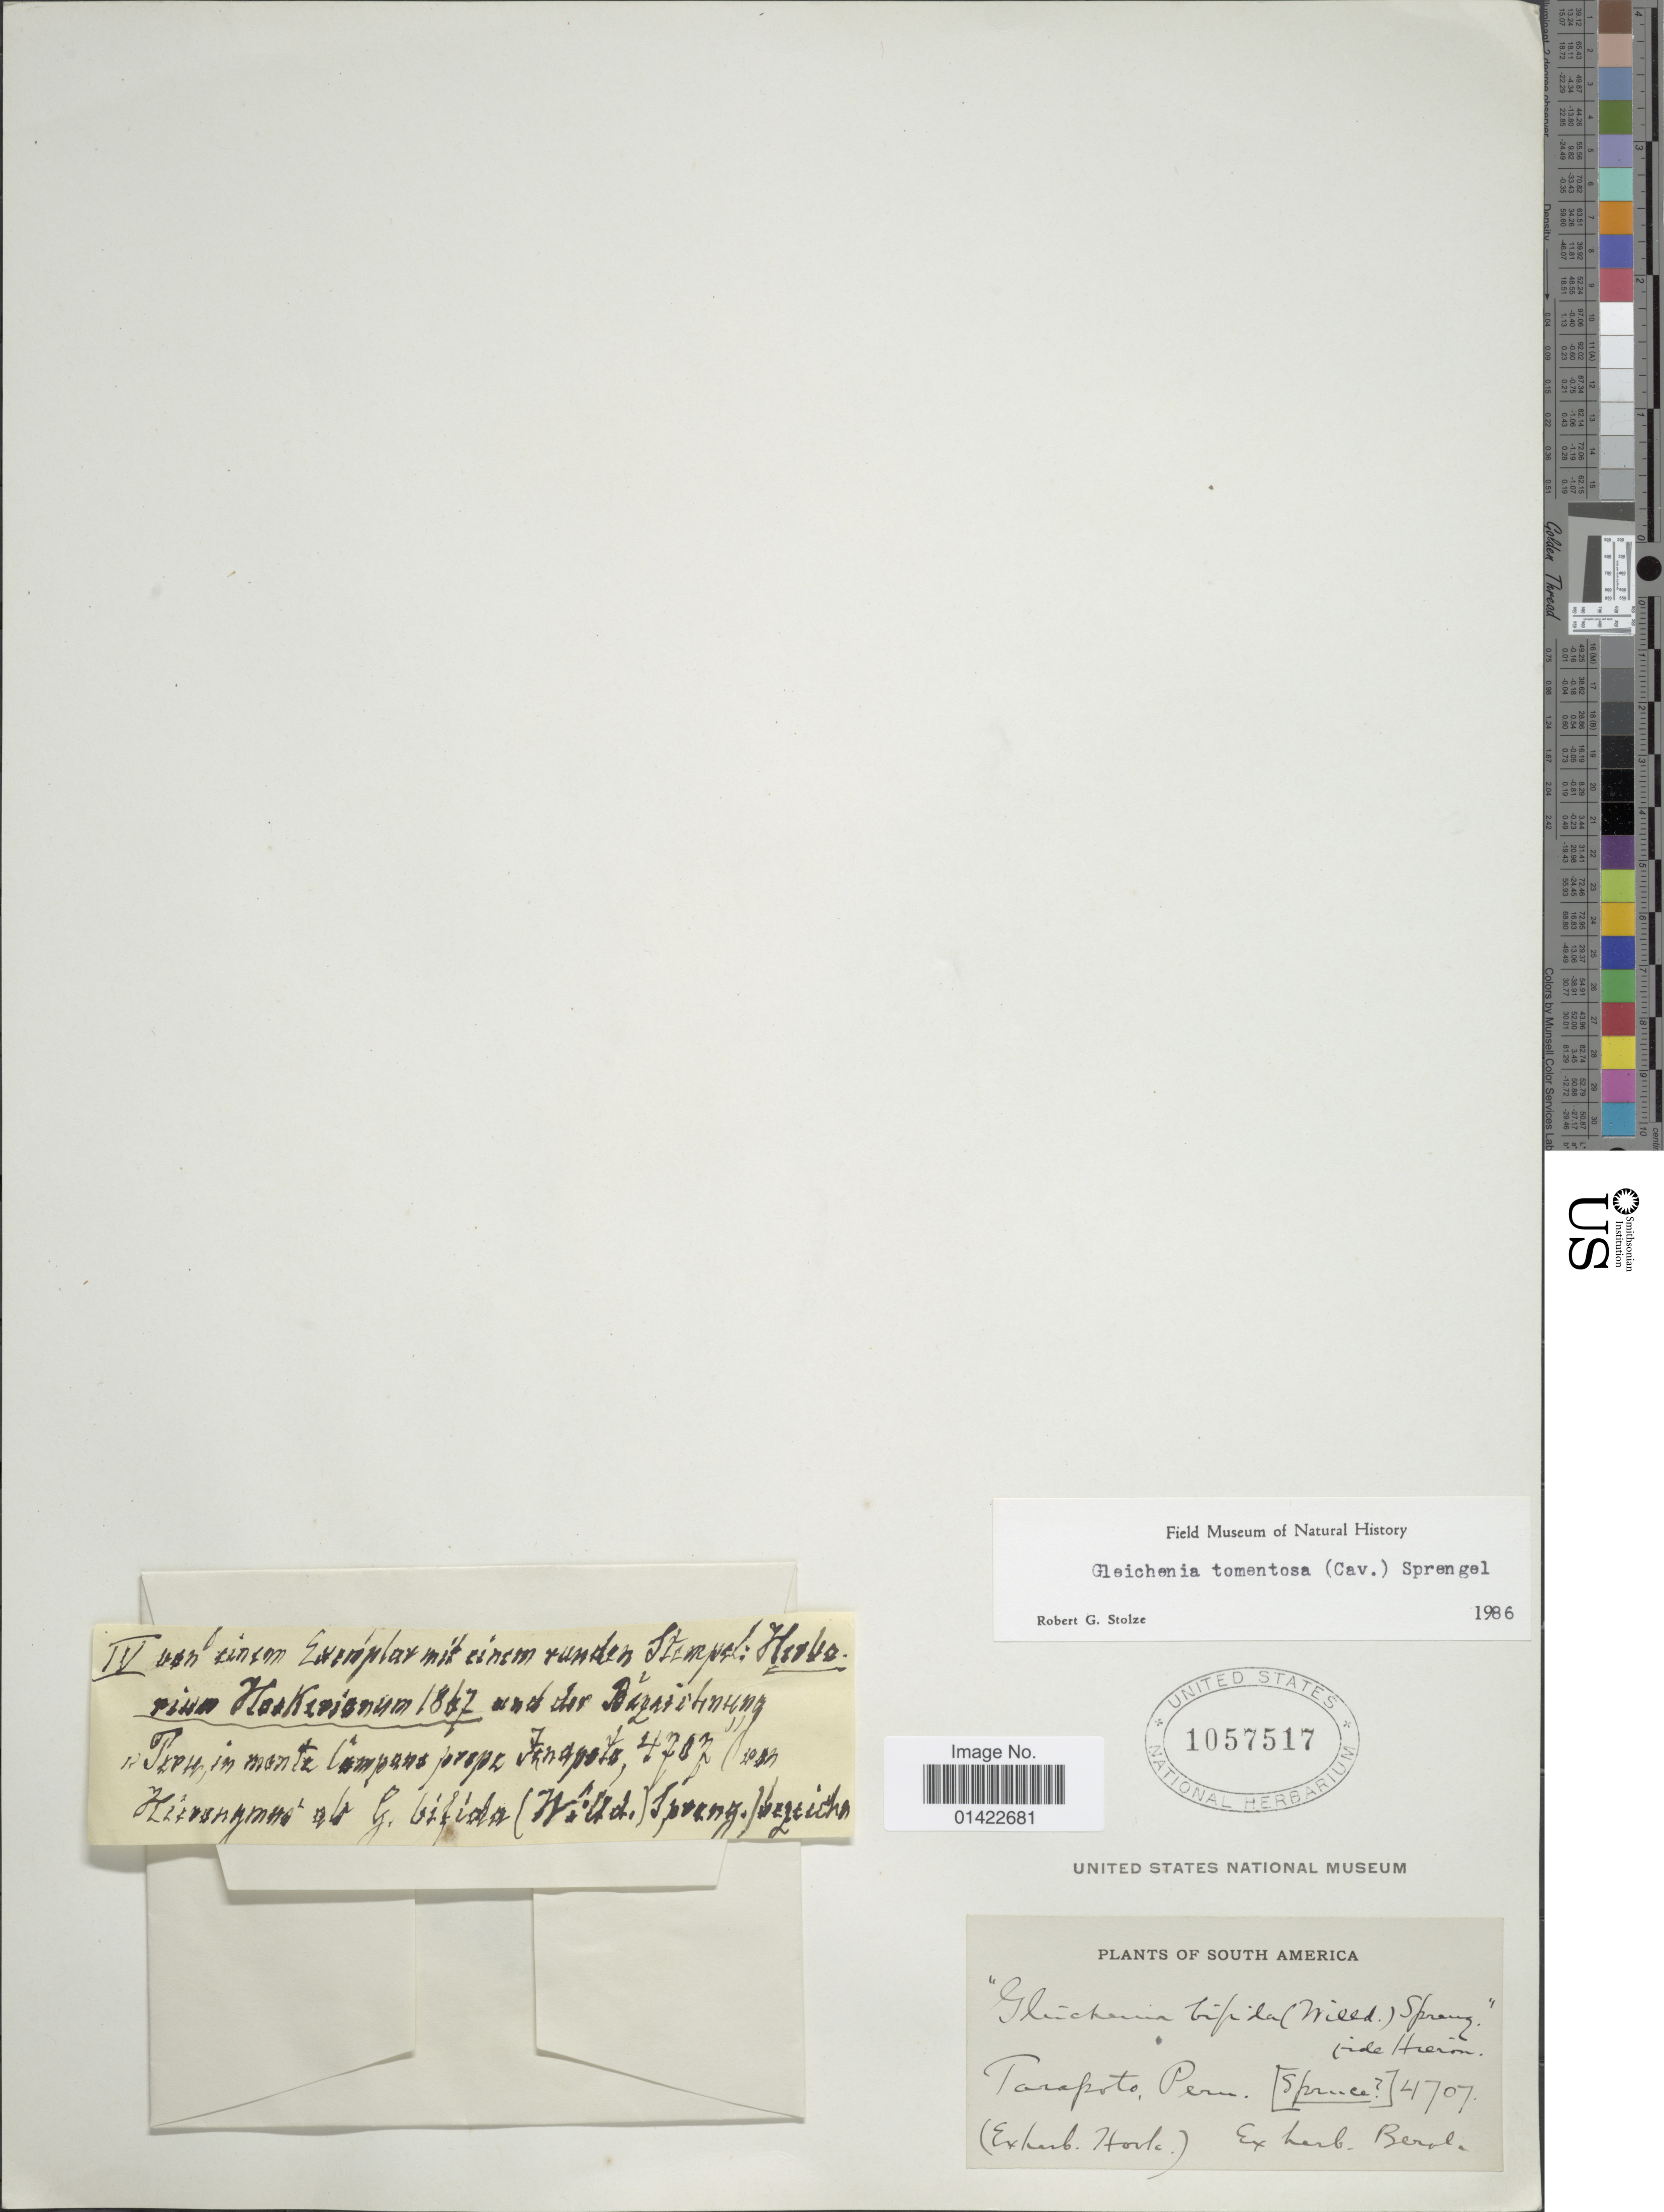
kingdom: Plantae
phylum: Tracheophyta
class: Polypodiopsida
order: Gleicheniales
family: Gleicheniaceae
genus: Sticherus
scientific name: Sticherus tomentosus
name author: (Cav. ex Sw.) A.R. Sm.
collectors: -. Spruce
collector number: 4707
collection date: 1867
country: Peru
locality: In monte Campana, prope Tarapoto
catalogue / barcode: US 1057517